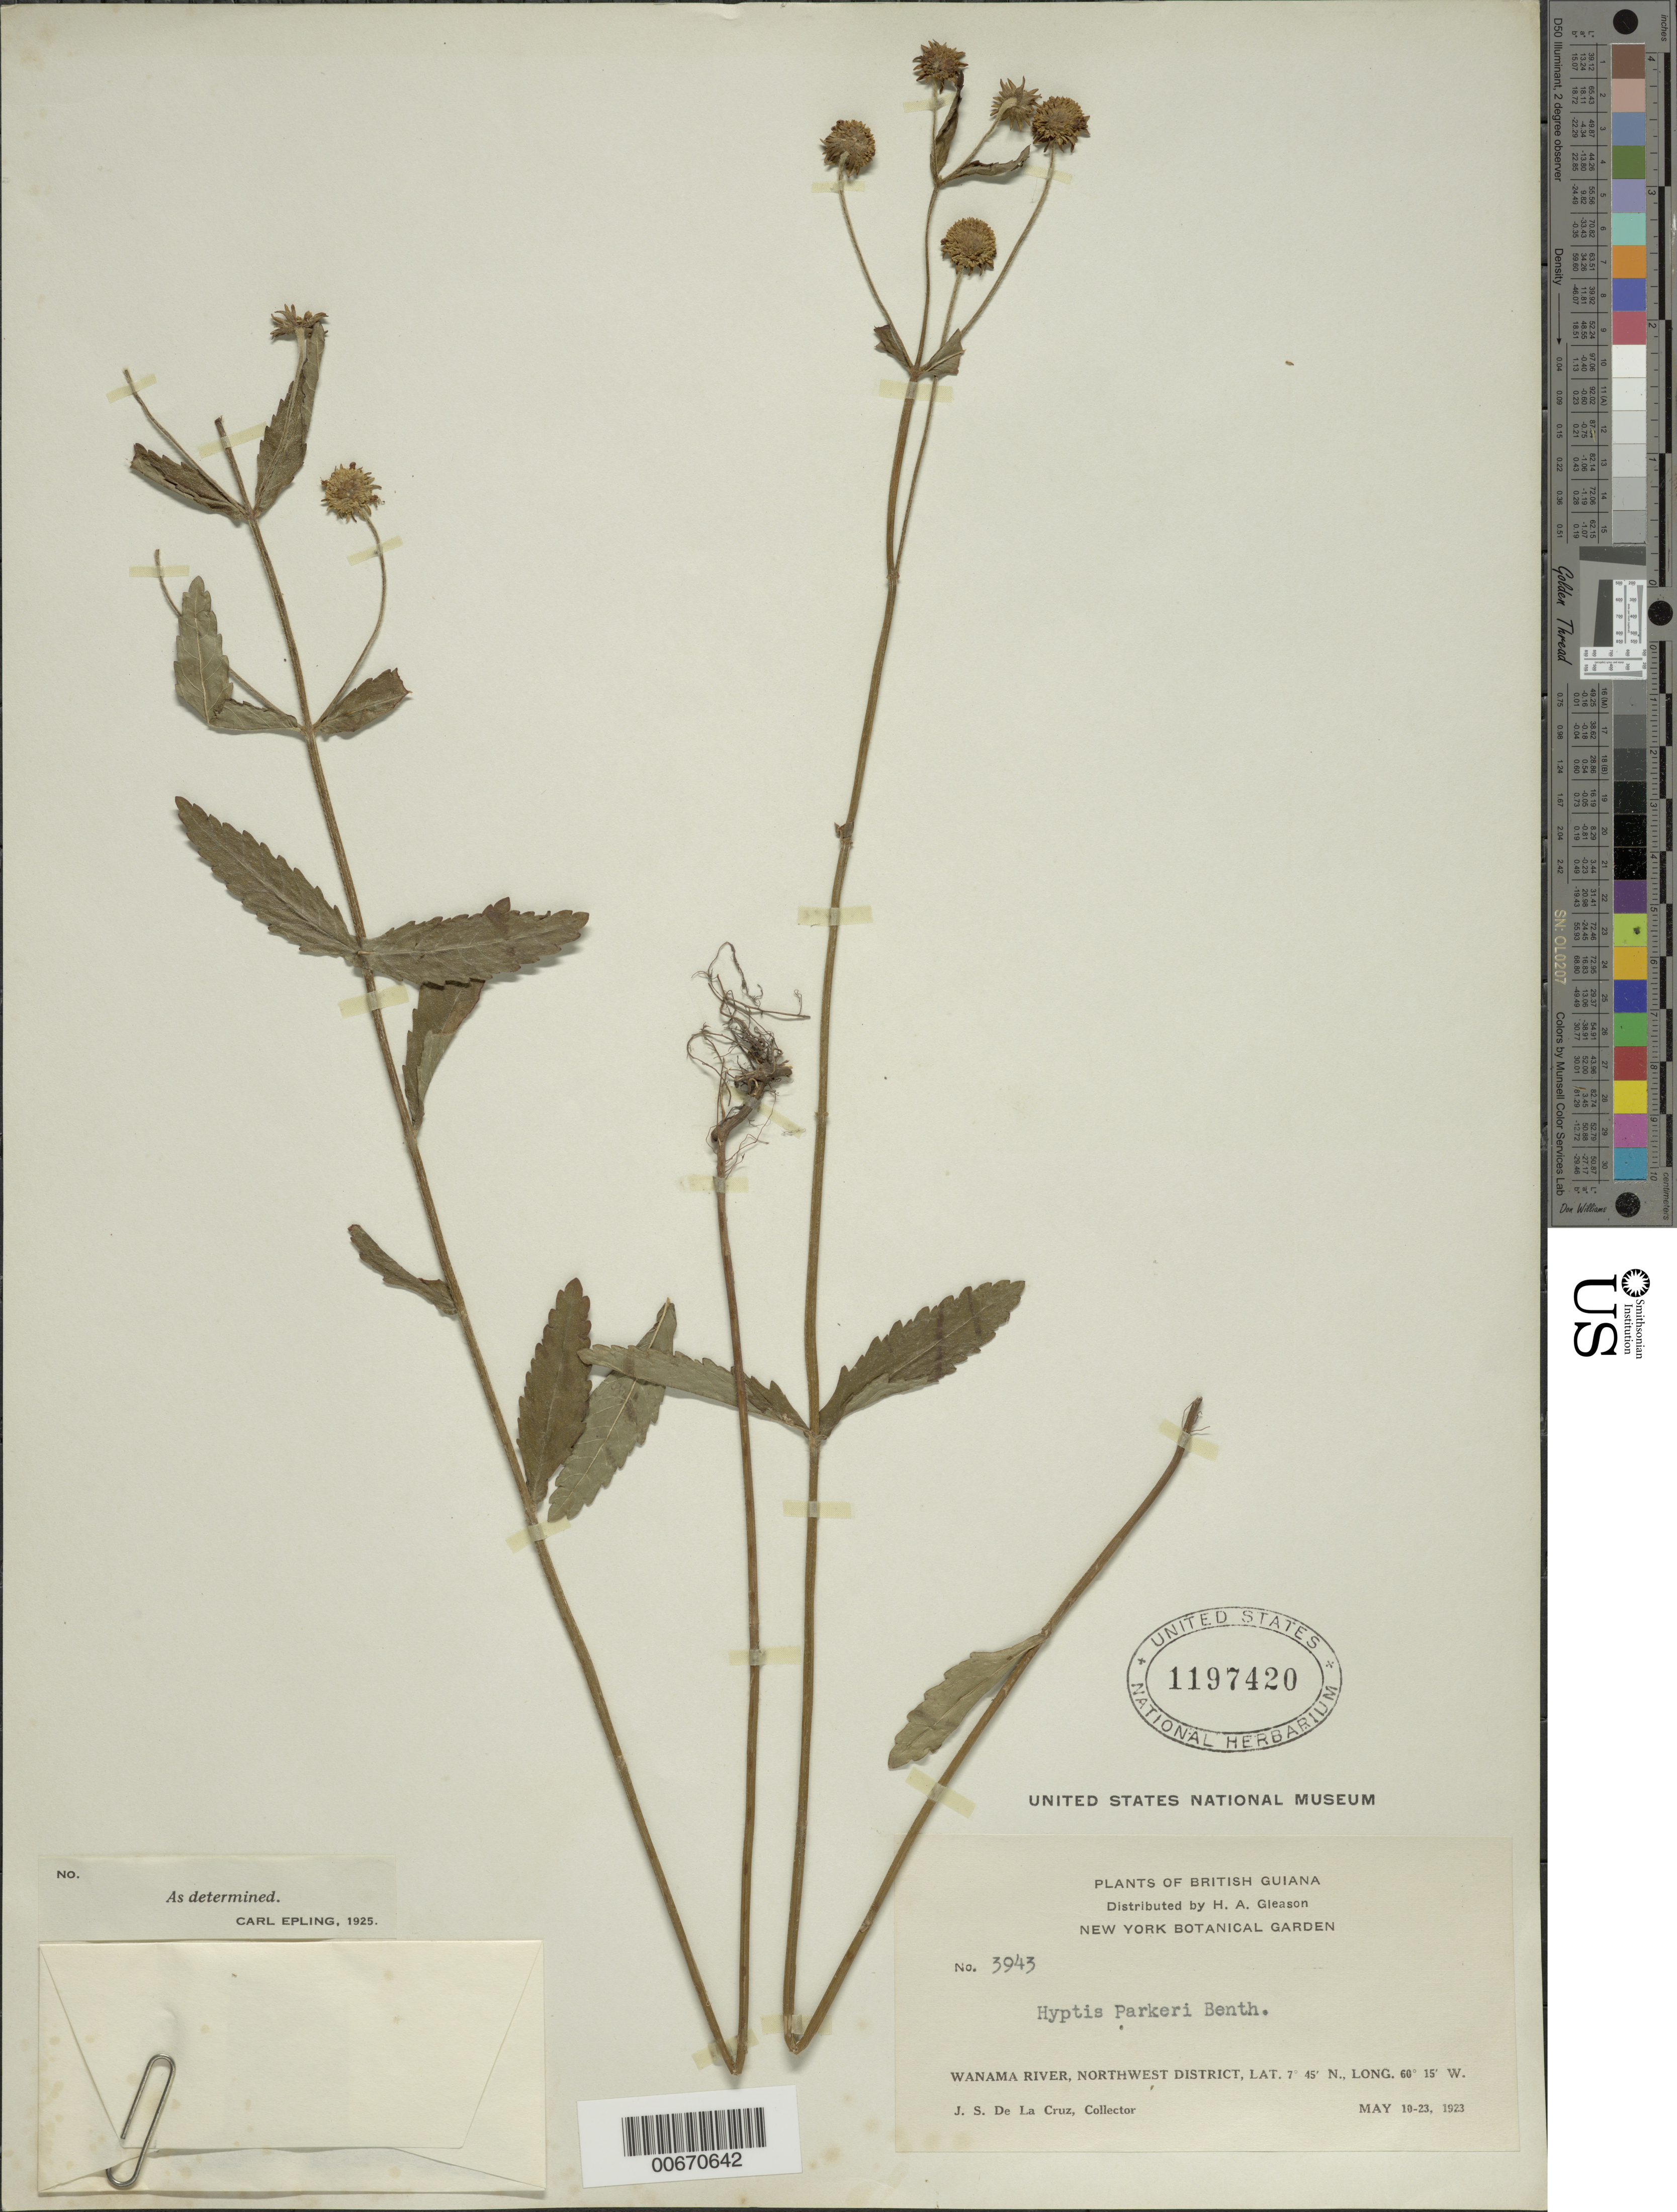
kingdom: Plantae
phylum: Tracheophyta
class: Magnoliopsida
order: Lamiales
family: Lamiaceae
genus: Hyptis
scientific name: Hyptis parkeri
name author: Benth.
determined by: Epling, C. C.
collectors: J. S. de la Cruz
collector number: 3943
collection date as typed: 10-May-23 to 23-May-23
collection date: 1923-05-10/1923-05-23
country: Guyana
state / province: Barima-Waini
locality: Wanama R., NW District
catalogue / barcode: US 1197420